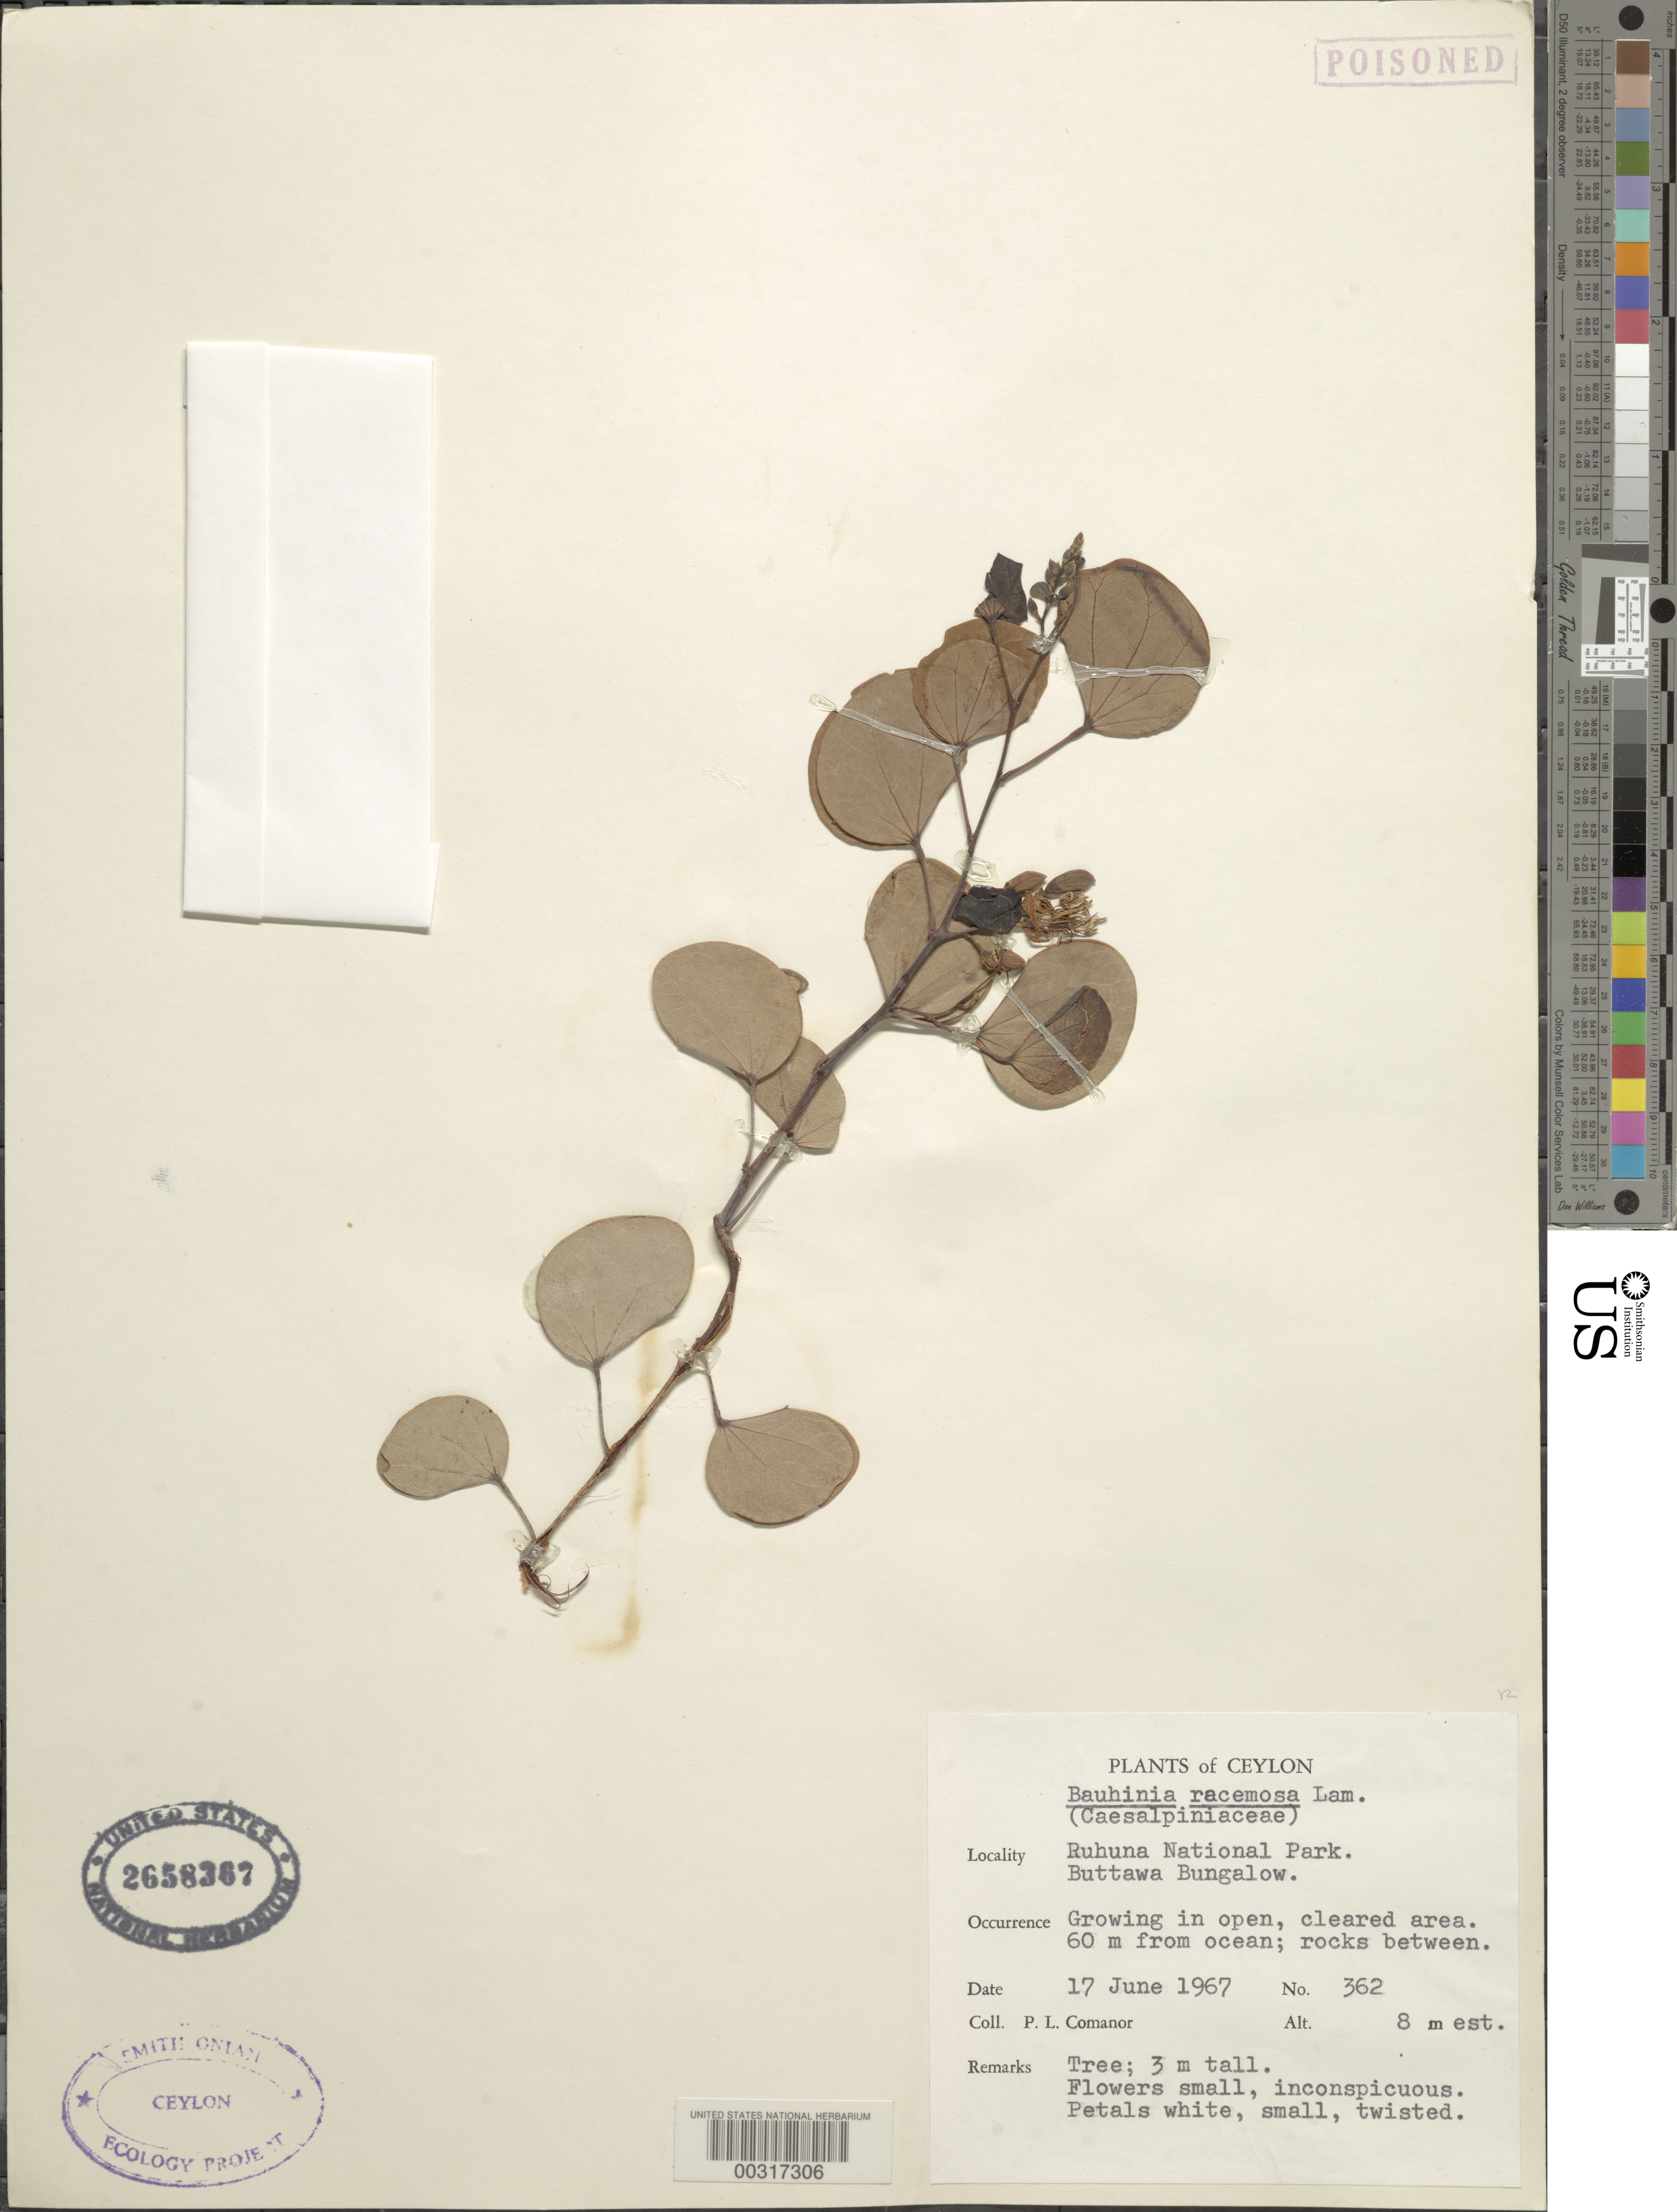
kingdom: Plantae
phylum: Tracheophyta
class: Magnoliopsida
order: Fabales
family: Fabaceae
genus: Bauhinia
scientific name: Bauhinia racemosa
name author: Lam.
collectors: P. Comanor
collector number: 362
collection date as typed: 17 Jun 1967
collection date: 1967-06-17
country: Sri Lanka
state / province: Southern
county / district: Hambantota Dist.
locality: Ruhuna national park, buttawa bungalow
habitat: In open, cleared area, 60m from ocean, rocks between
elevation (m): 8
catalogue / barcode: US 2658367